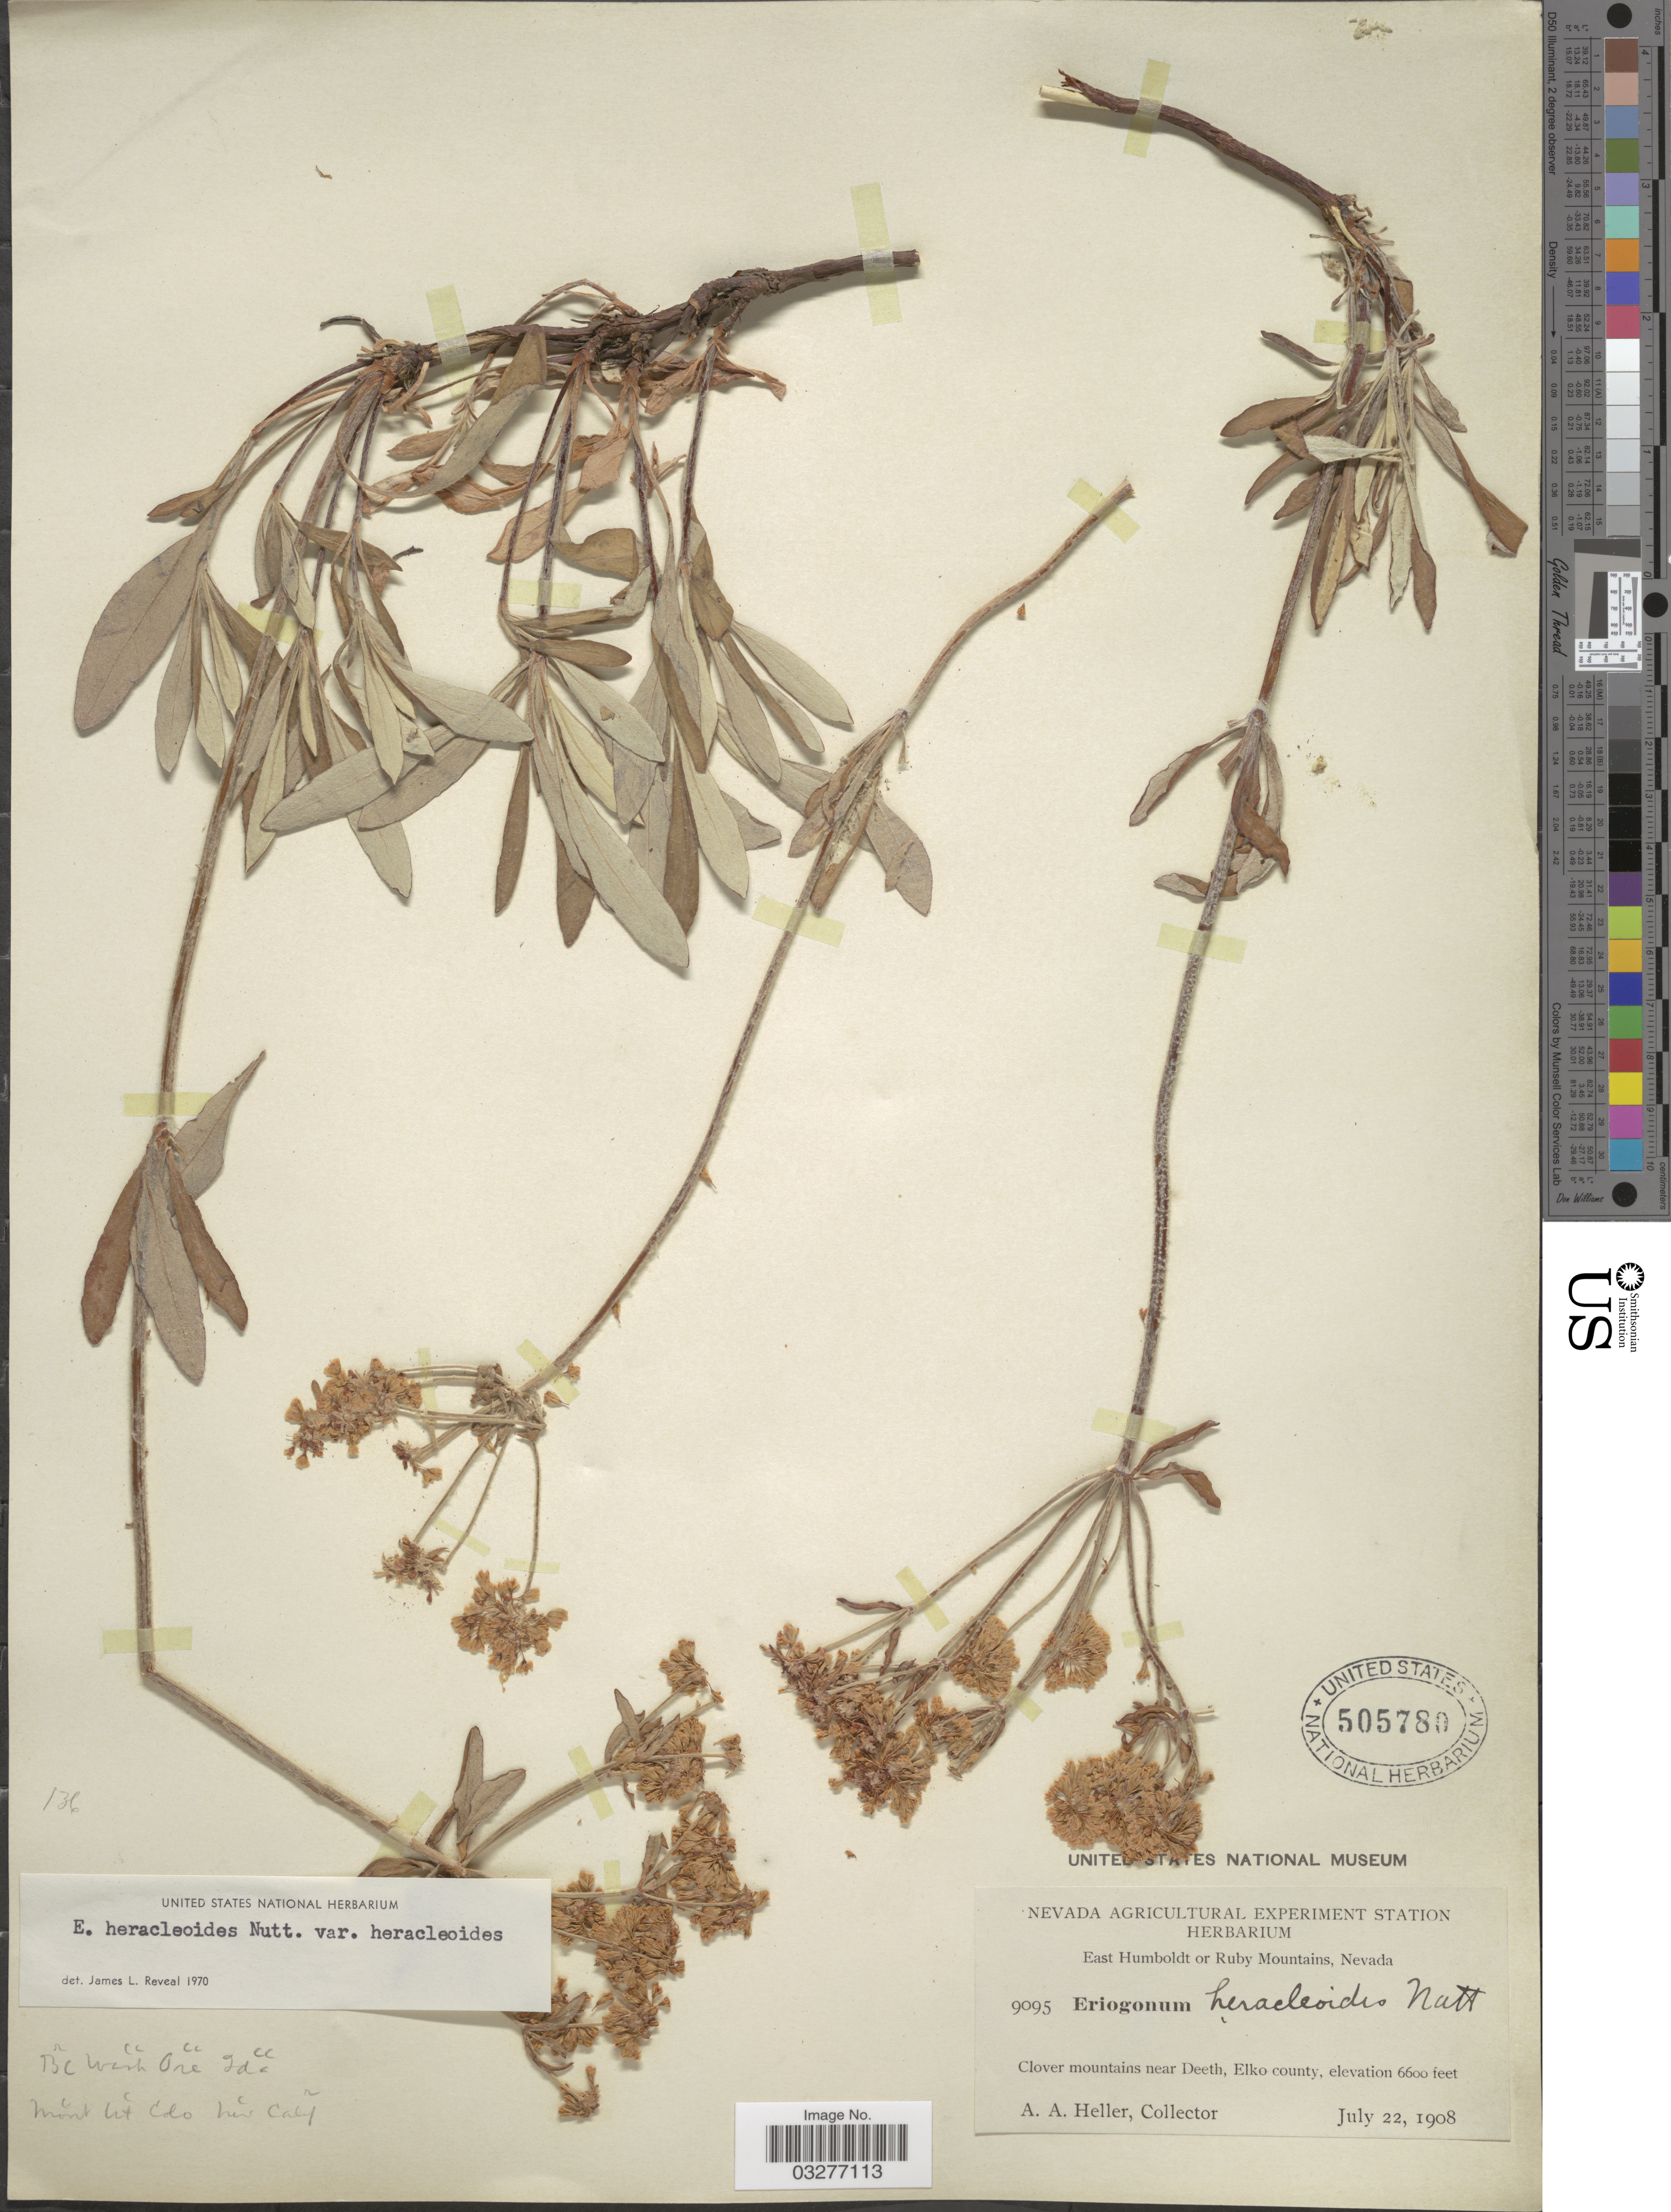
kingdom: Plantae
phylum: Tracheophyta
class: Magnoliopsida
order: Caryophyllales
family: Polygonaceae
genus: Eriogonum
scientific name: Eriogonum heracleoides var. heracleoides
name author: Nutt.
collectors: A. A. Heller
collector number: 9095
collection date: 1908-07-22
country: United States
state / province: Nevada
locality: East Humboldt or Ruby Mountains. Clover mountains near Deeth, Elko county.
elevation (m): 2012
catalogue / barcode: US 505780